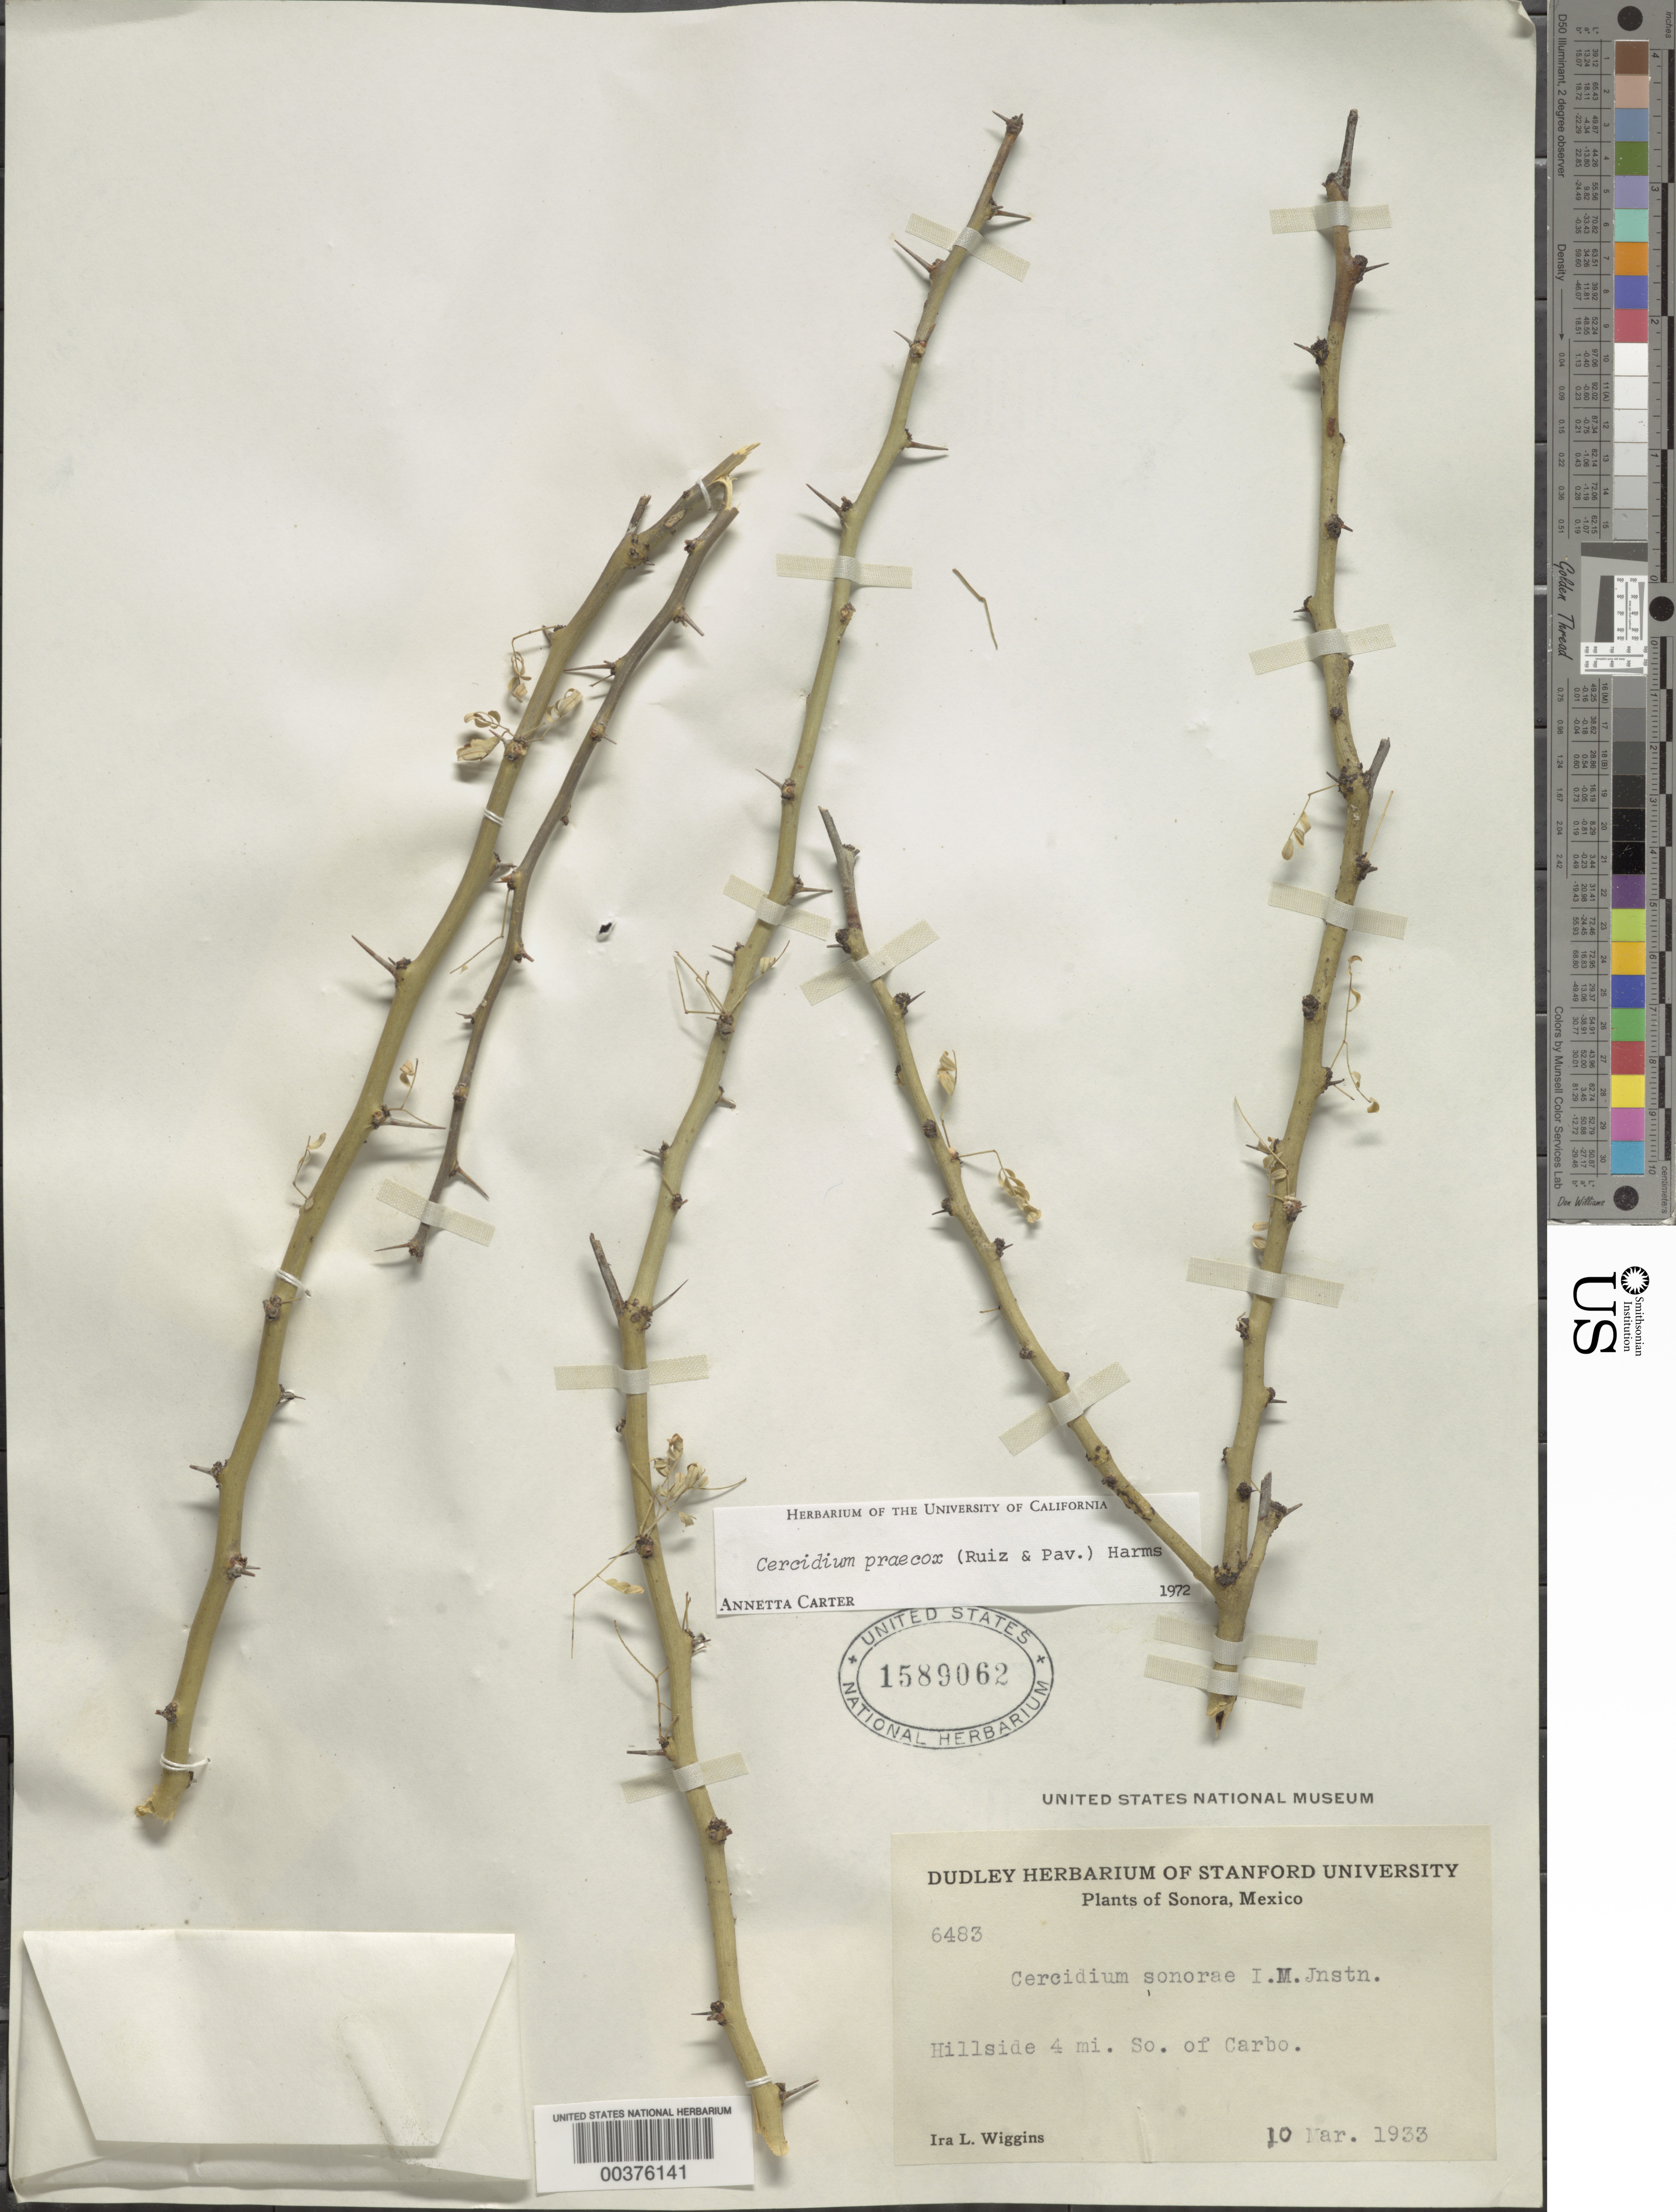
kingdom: Plantae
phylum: Tracheophyta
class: Magnoliopsida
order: Fabales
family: Fabaceae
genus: Parkinsonia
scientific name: Parkinsonia praecox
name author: (Ruiz & Pav.) J.E. Hawkins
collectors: I. L. Wiggins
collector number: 6483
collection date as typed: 10 Mar 1933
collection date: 1933-03-10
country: Mexico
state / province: Sonora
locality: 4 mi S of Carbo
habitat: Hillside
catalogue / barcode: US 1589062